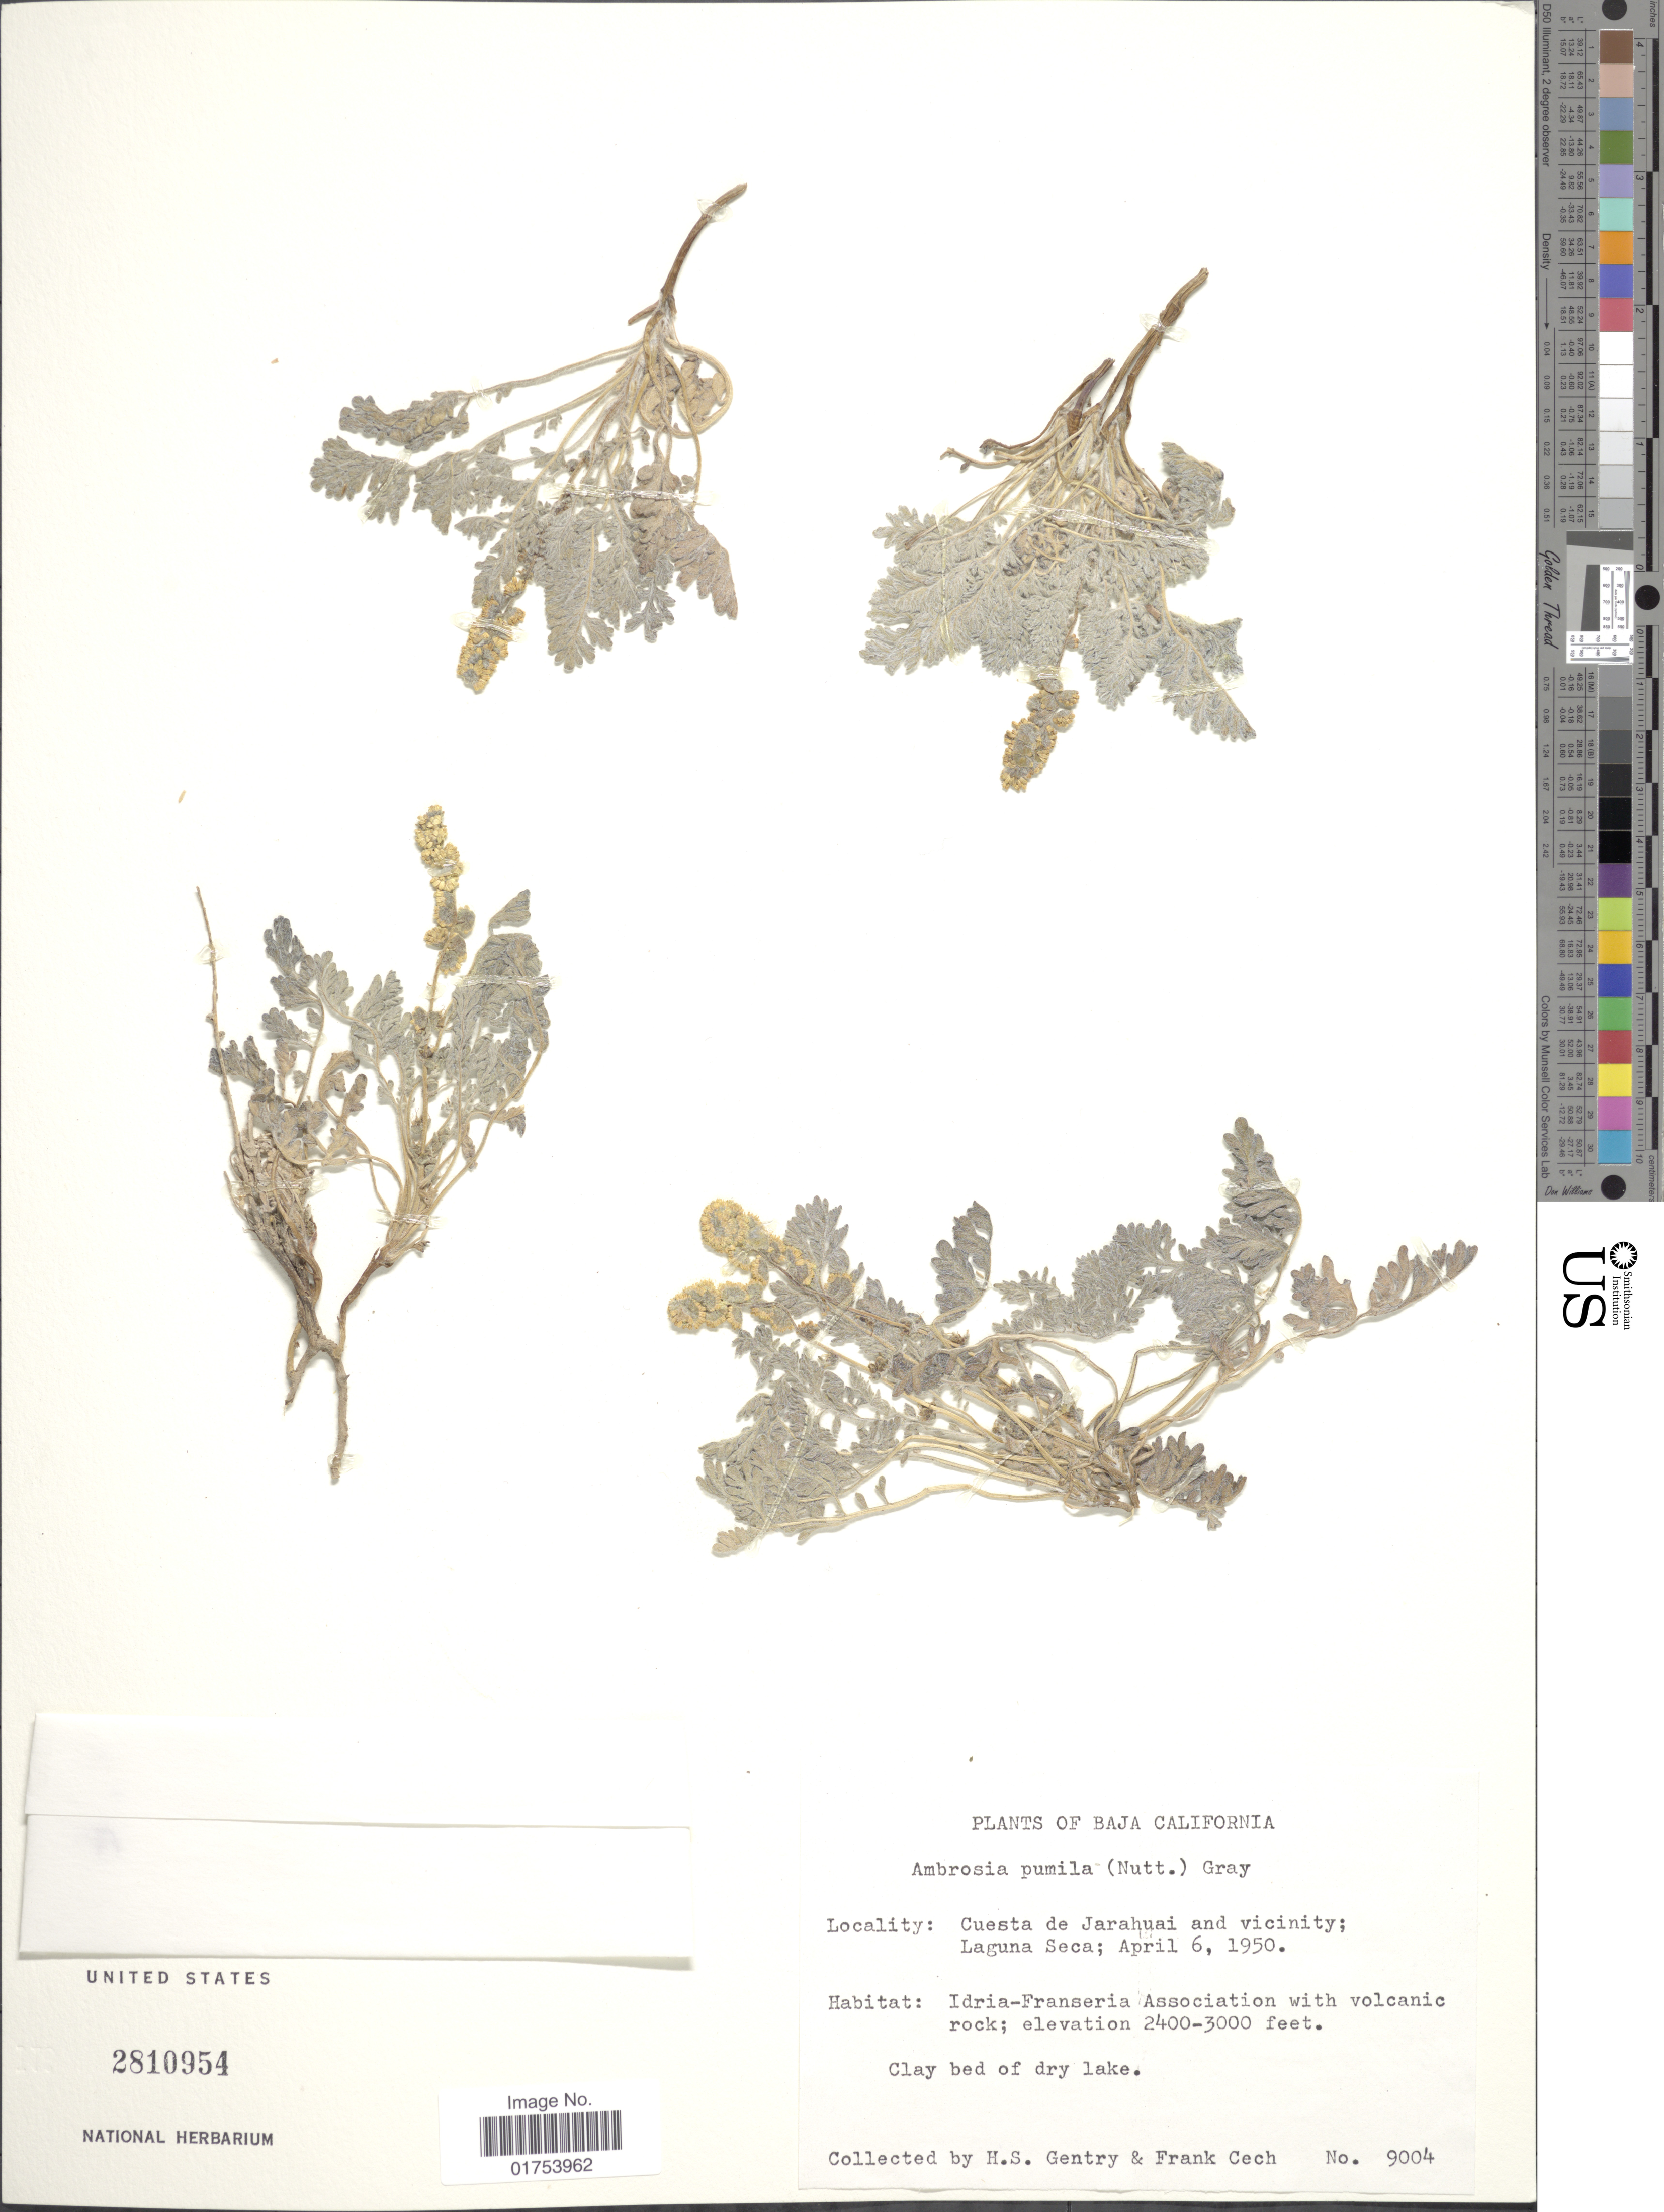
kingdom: Plantae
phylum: Tracheophyta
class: Magnoliopsida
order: Asterales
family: Asteraceae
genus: Ambrosia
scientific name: Ambrosia pumila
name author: Nutt.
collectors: H. S. Gentry & F. Cech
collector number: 9004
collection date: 1950-04-06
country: Mexico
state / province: Baja California Norte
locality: Cuesta de Jarahuai and vicinity; Laguna Seca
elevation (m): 732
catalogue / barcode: US 2810954